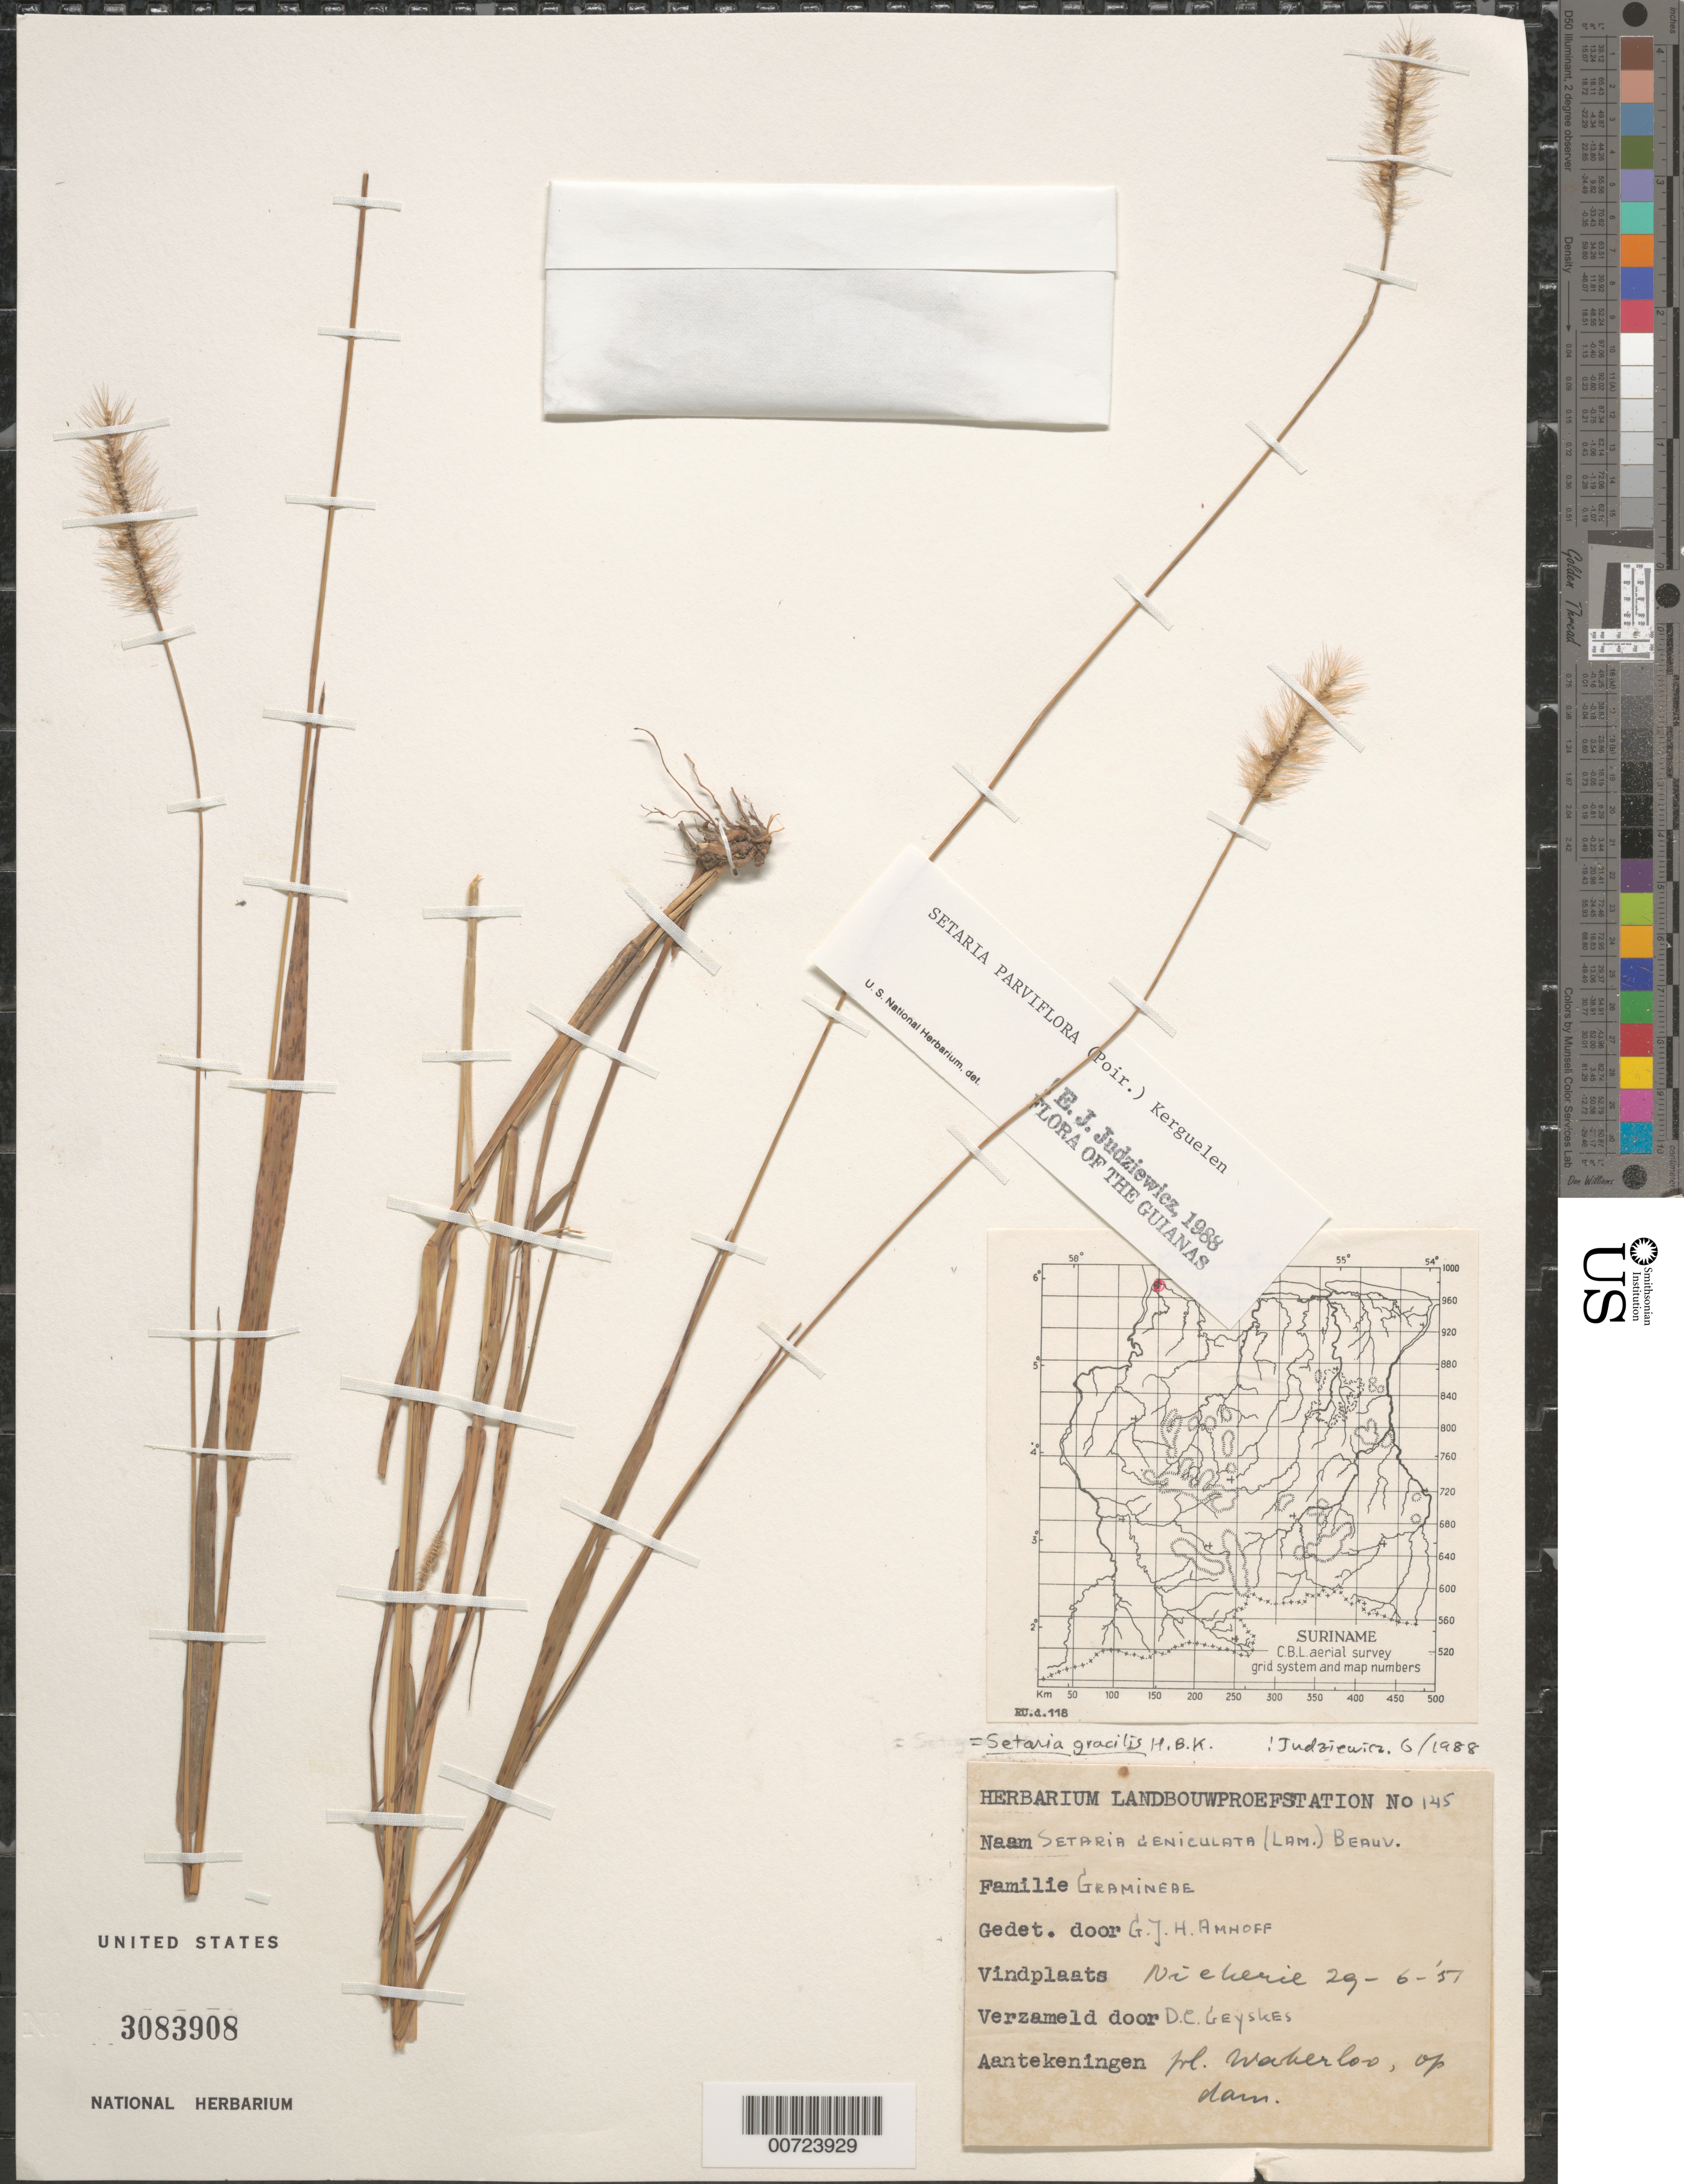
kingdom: Plantae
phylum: Tracheophyta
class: Liliopsida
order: Poales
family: Poaceae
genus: Setaria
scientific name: Setaria parviflora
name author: (Poir.) Kerguélen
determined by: Judziewicz, E. J.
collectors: D. Geijskes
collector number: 145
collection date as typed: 29-Jun-51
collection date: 1951-06-29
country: Suriname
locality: Nickerie, Waterloo, op dam.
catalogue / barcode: US 3083908